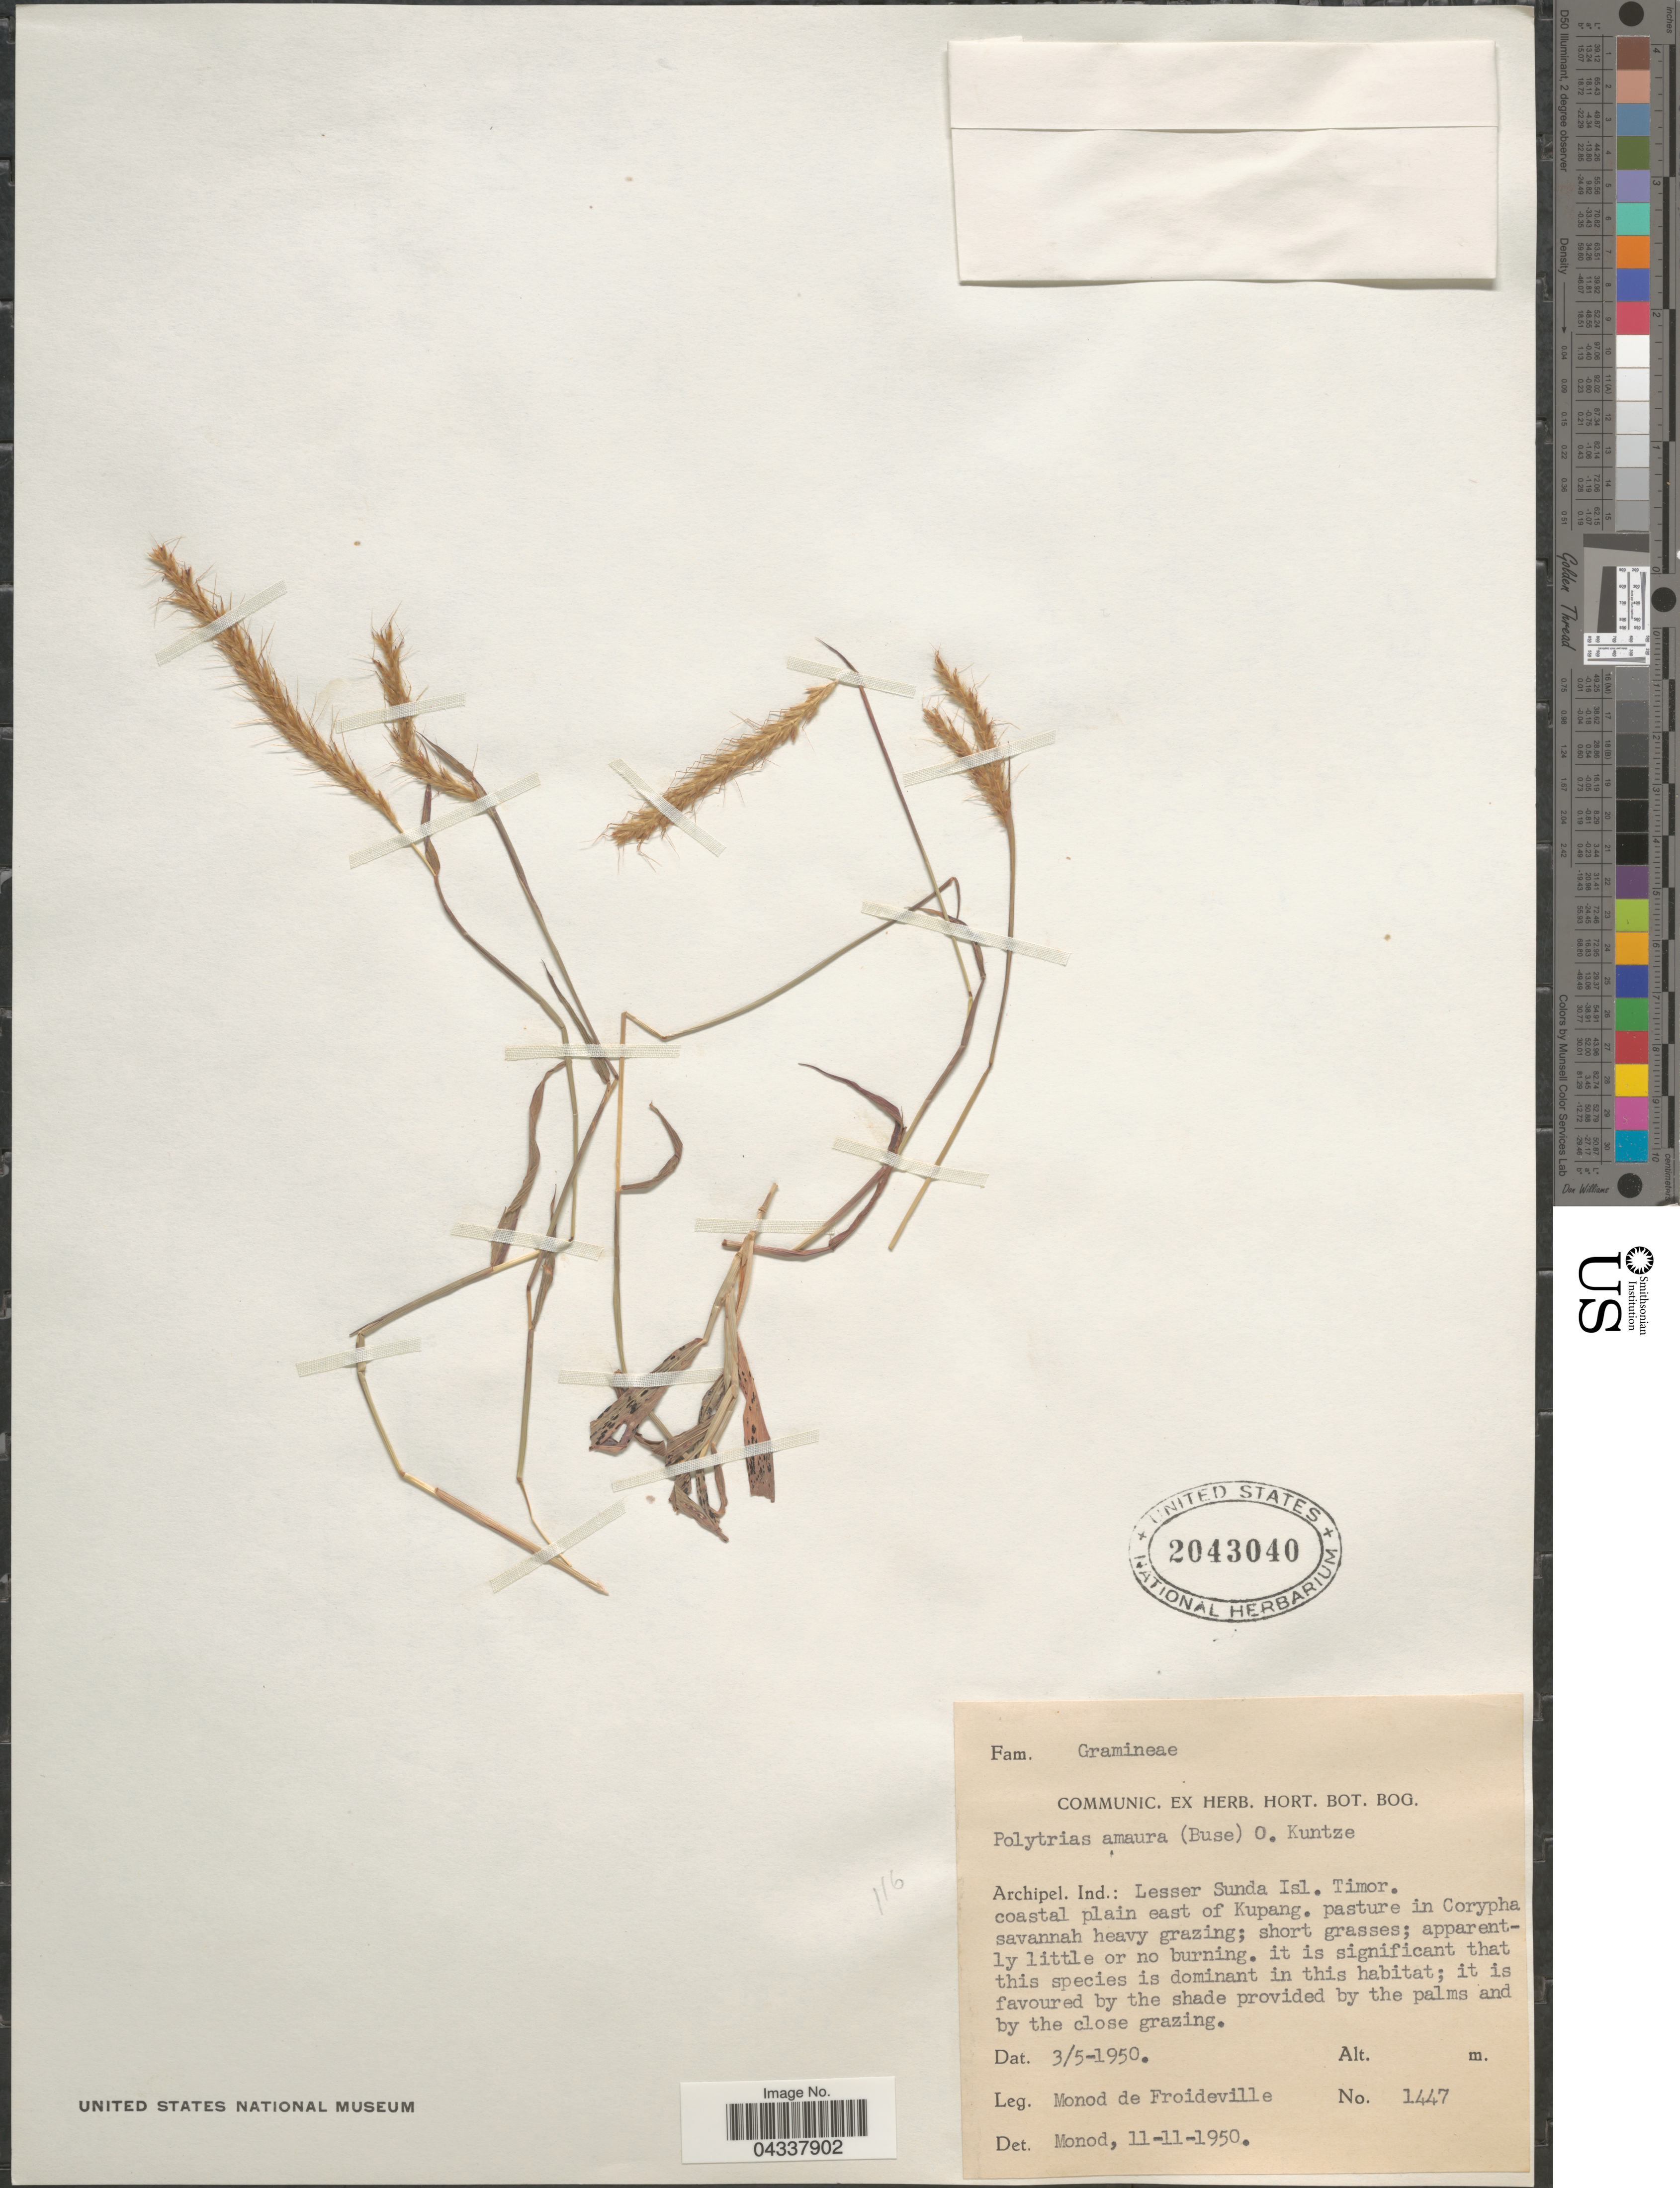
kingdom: Plantae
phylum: Tracheophyta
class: Liliopsida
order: Poales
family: Poaceae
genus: Polytrias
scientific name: Polytrias indica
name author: (Houtt.) Veldkamp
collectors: C. Monod de Froideville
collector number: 1447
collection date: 1950-05-03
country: Indonesia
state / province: Nusa Tenggara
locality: Archipel. Ind.: Lesser Sunda Isl. Timor. coastal plain east of Kupang.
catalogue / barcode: US 2043040